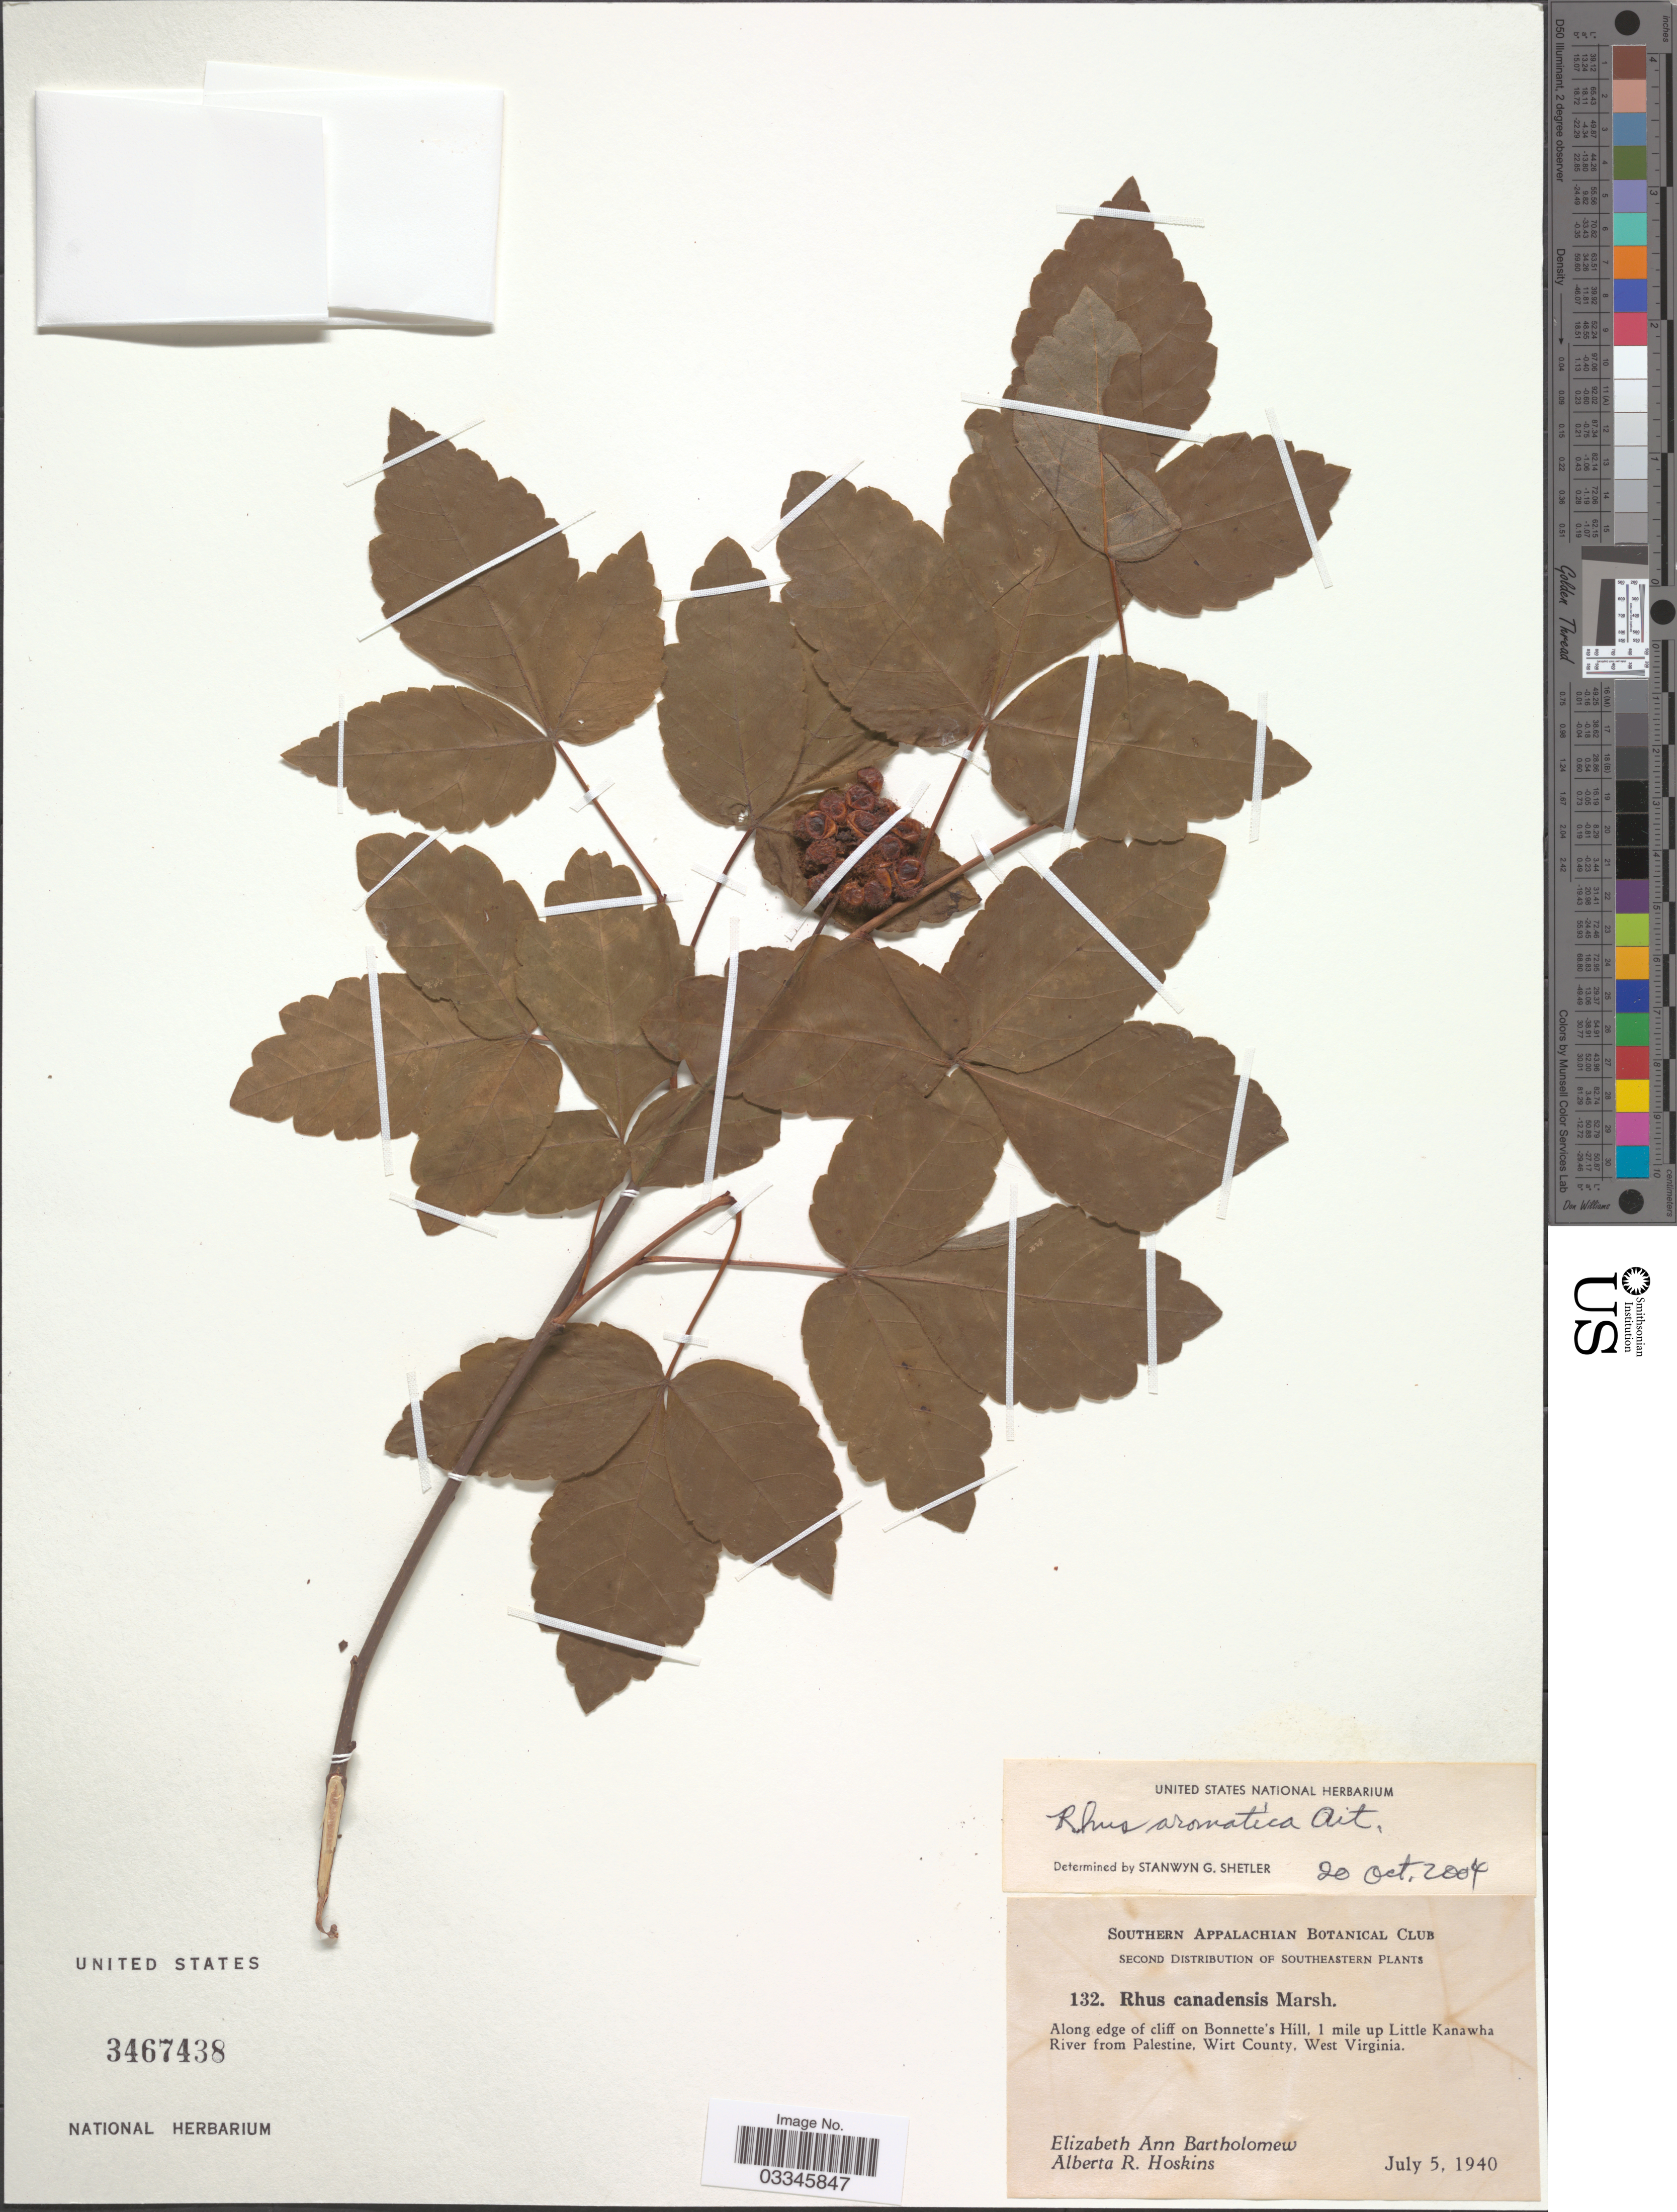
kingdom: Plantae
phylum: Tracheophyta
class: Magnoliopsida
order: Sapindales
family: Anacardiaceae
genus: Rhus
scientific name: Rhus crenata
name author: Thunb.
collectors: E. Bartholomew & A. Hoskins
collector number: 132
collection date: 1940-07-05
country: United States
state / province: West Virginia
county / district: Wirt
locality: Southeastern. Along edge of cliff on Bonnette's Hill, 1 mile up Little Kanawha River from Palestine, Wirt County.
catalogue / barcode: US 3467438